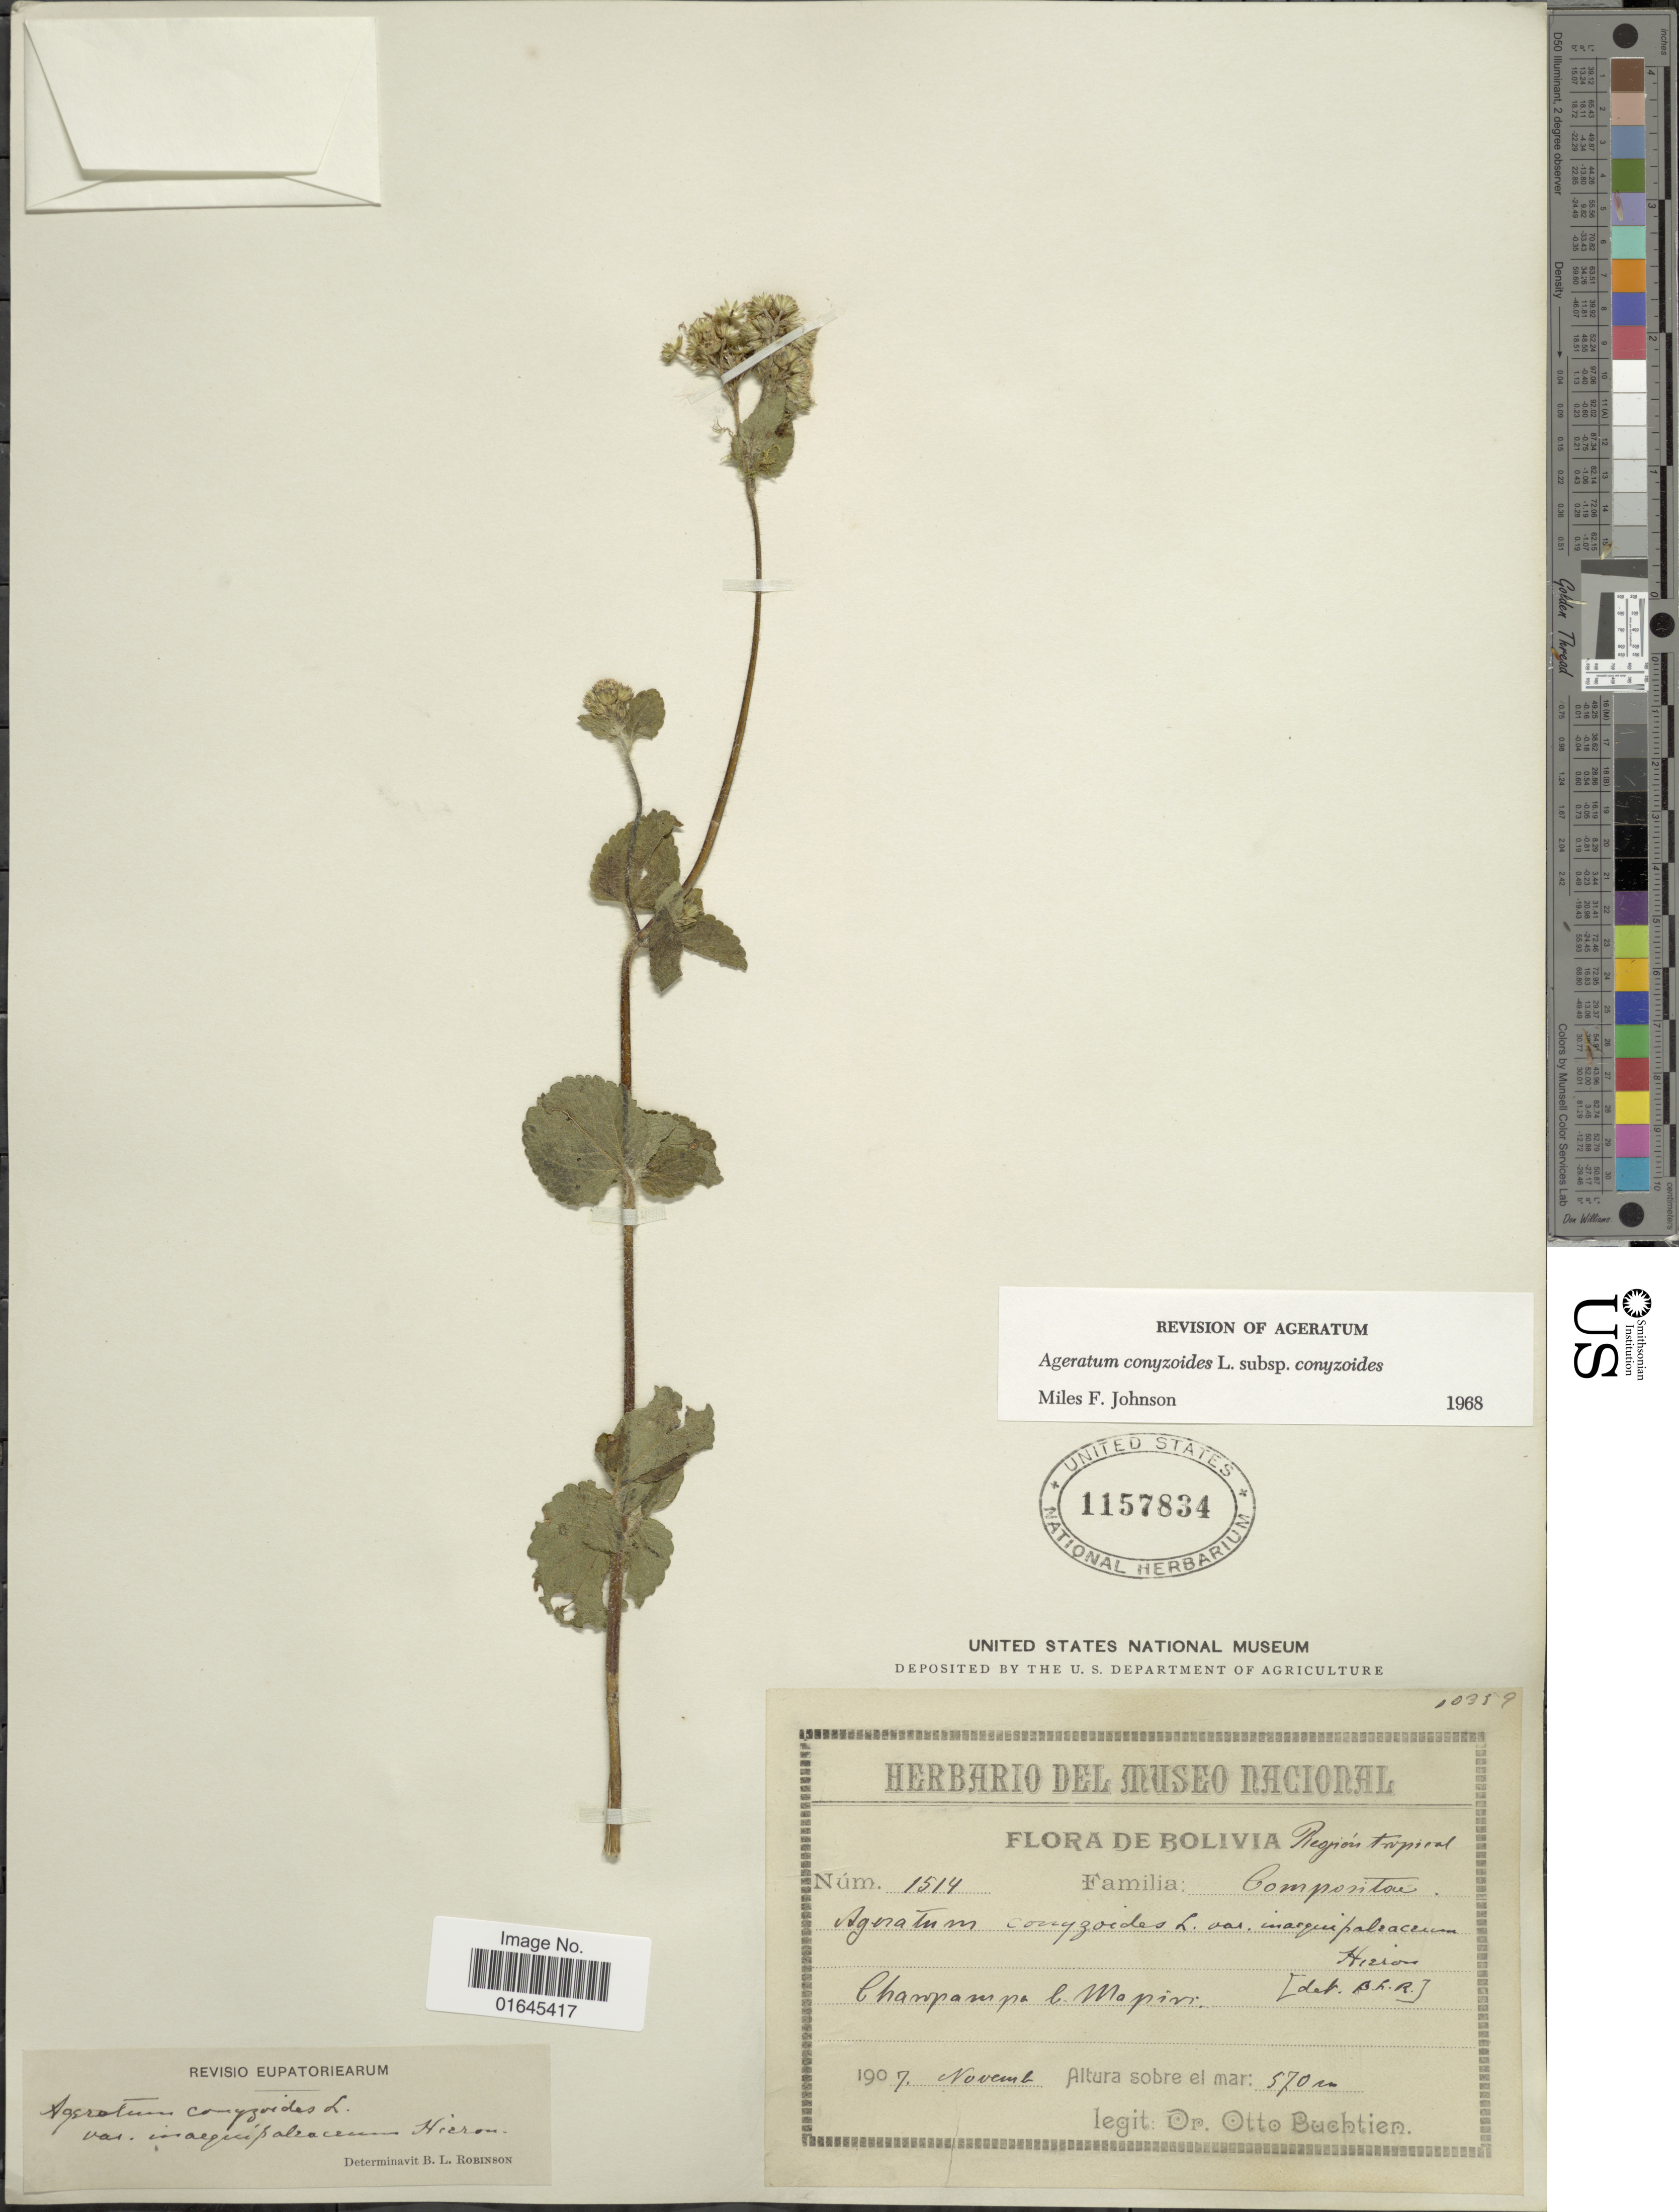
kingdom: Plantae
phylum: Tracheophyta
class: Magnoliopsida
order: Asterales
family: Asteraceae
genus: Ageratum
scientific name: Ageratum conyzoides subsp. conyzoides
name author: L.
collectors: O. Buchtien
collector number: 1514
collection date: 1907-11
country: Bolivia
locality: Región tropical, Champampa b. Mapiri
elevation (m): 570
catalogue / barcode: US 1157834